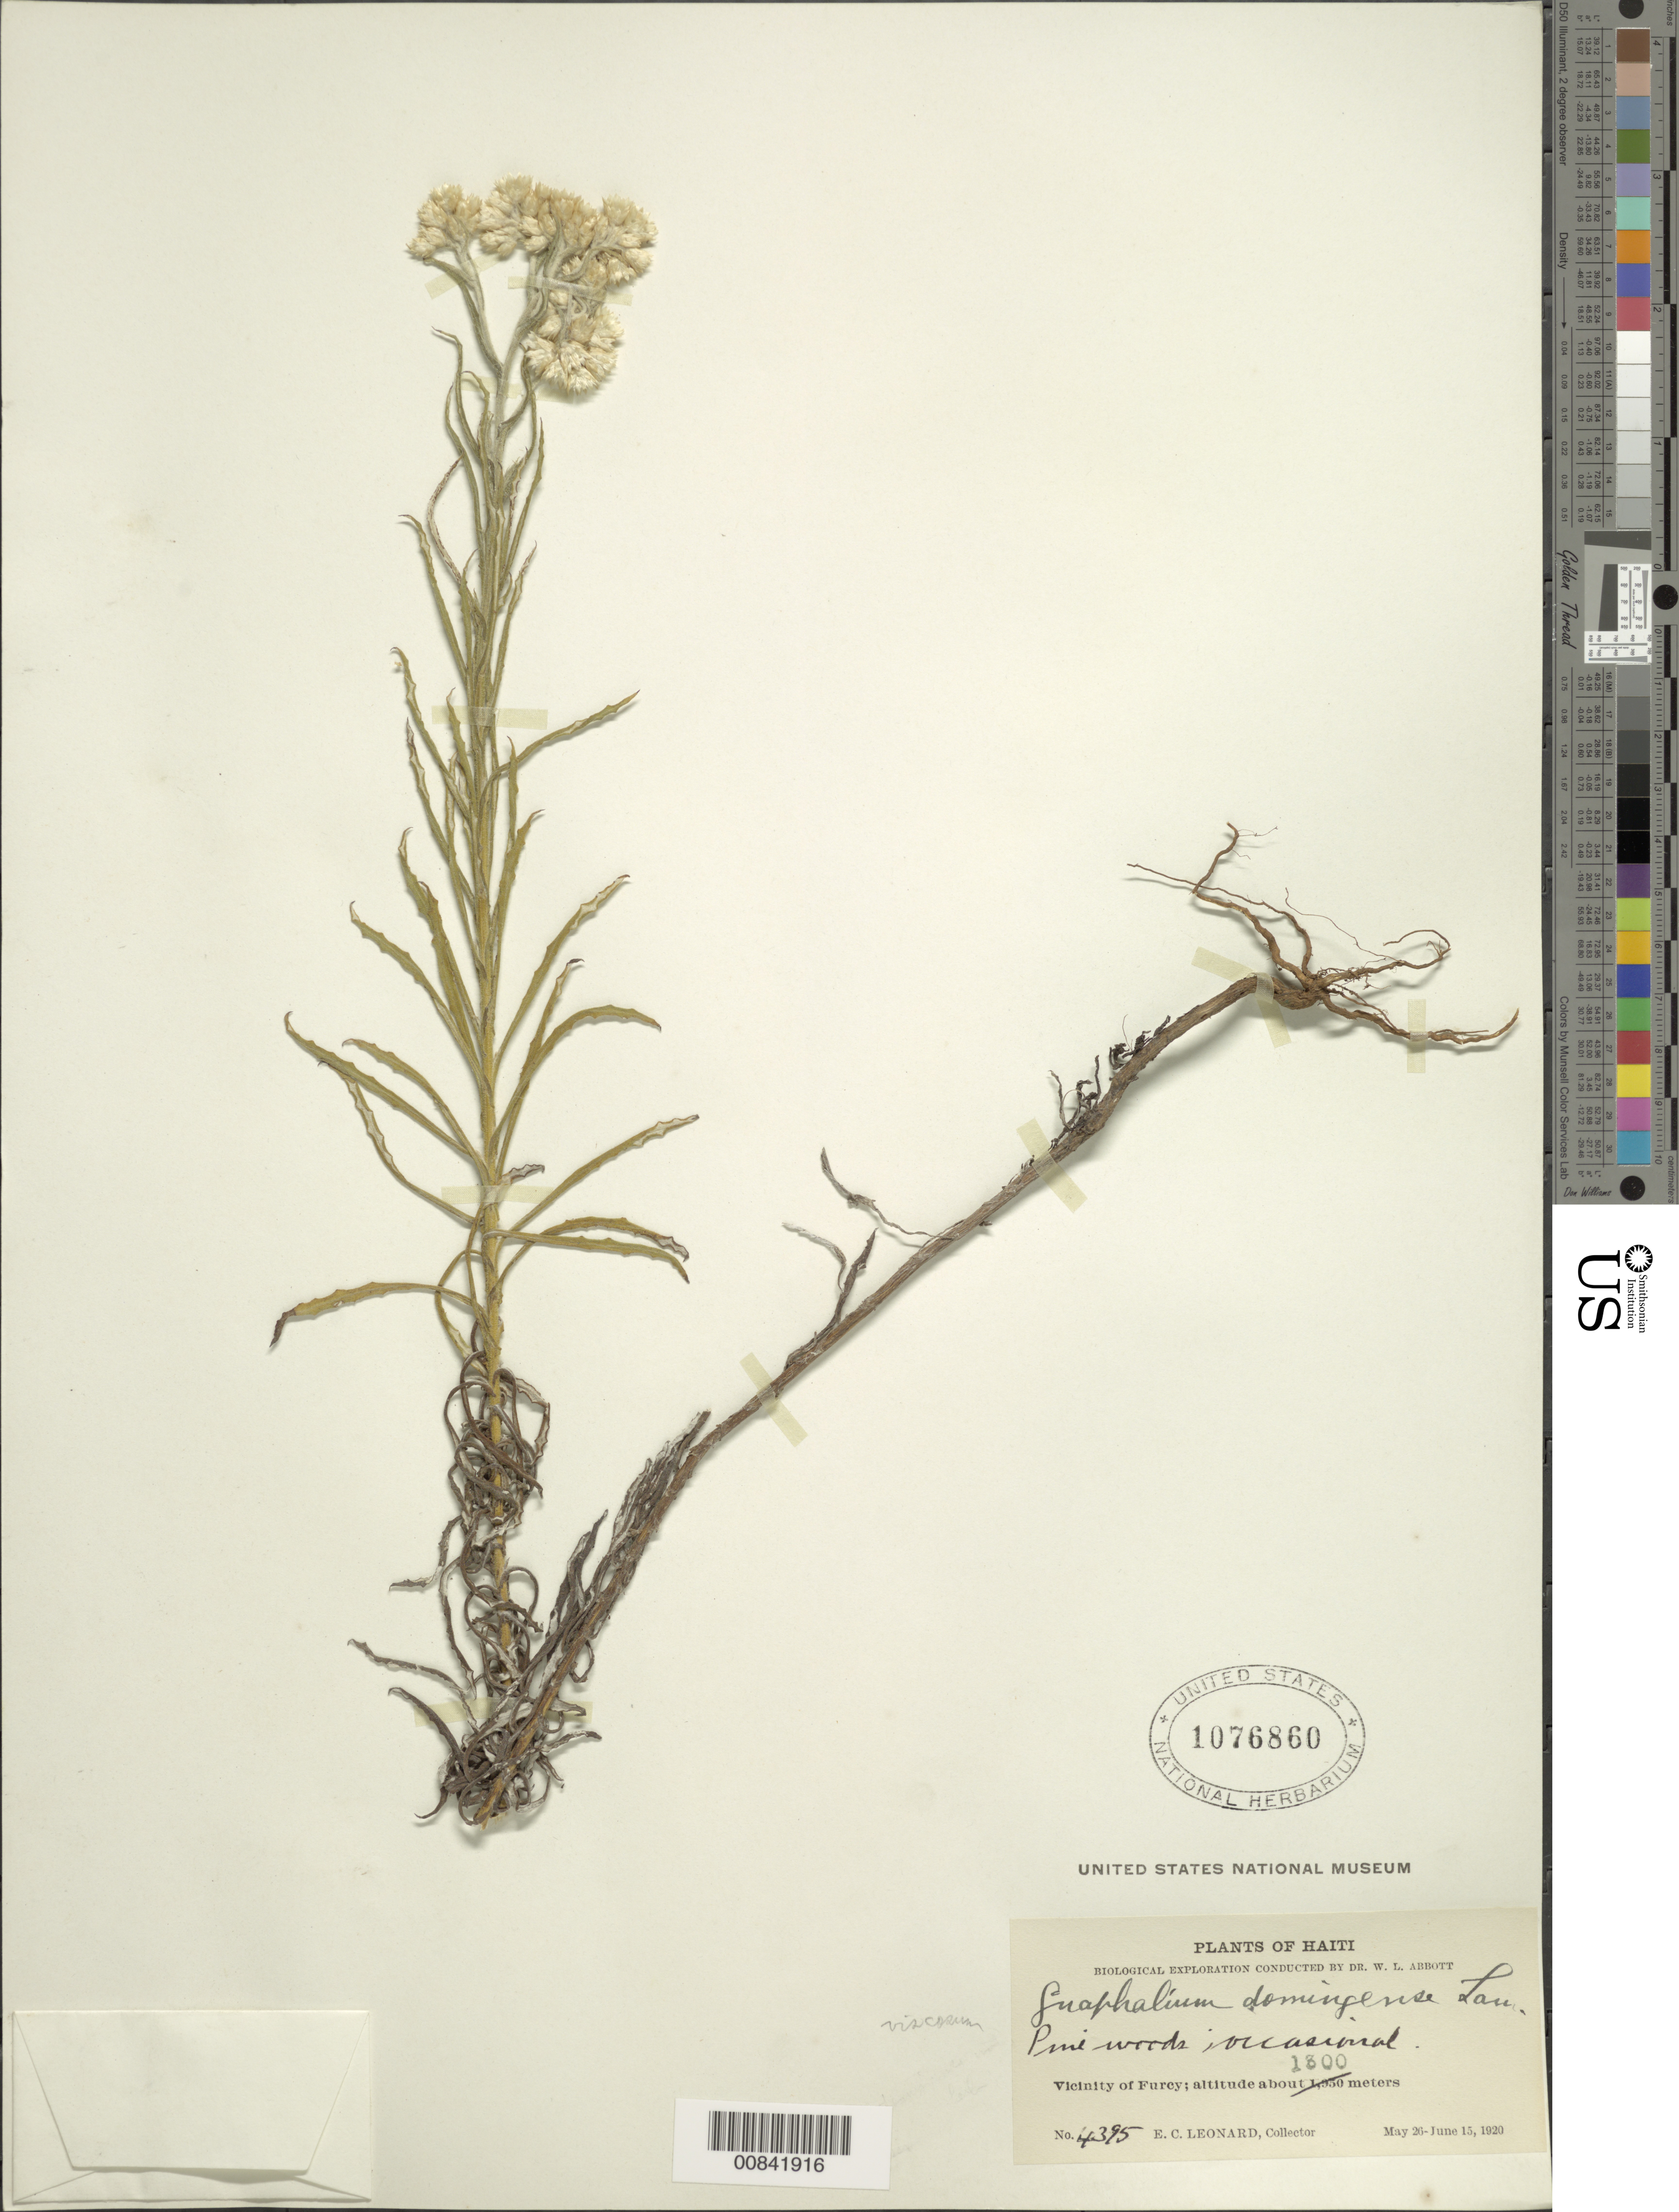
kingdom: Plantae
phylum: Tracheophyta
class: Magnoliopsida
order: Asterales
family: Asteraceae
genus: Pseudognaphalium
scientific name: Pseudognaphalium scythiphyllum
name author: G.L. Nesom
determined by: Nesom, Guy L.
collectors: E. C. Leonard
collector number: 4395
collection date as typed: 26 May 1920 to 15 Jun 1920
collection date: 1920-05-26/1920-06-15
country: Haiti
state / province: Ouest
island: Hispaniola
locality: Vicinity of Furcy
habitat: Pine woods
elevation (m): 1300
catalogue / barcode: US 1076860